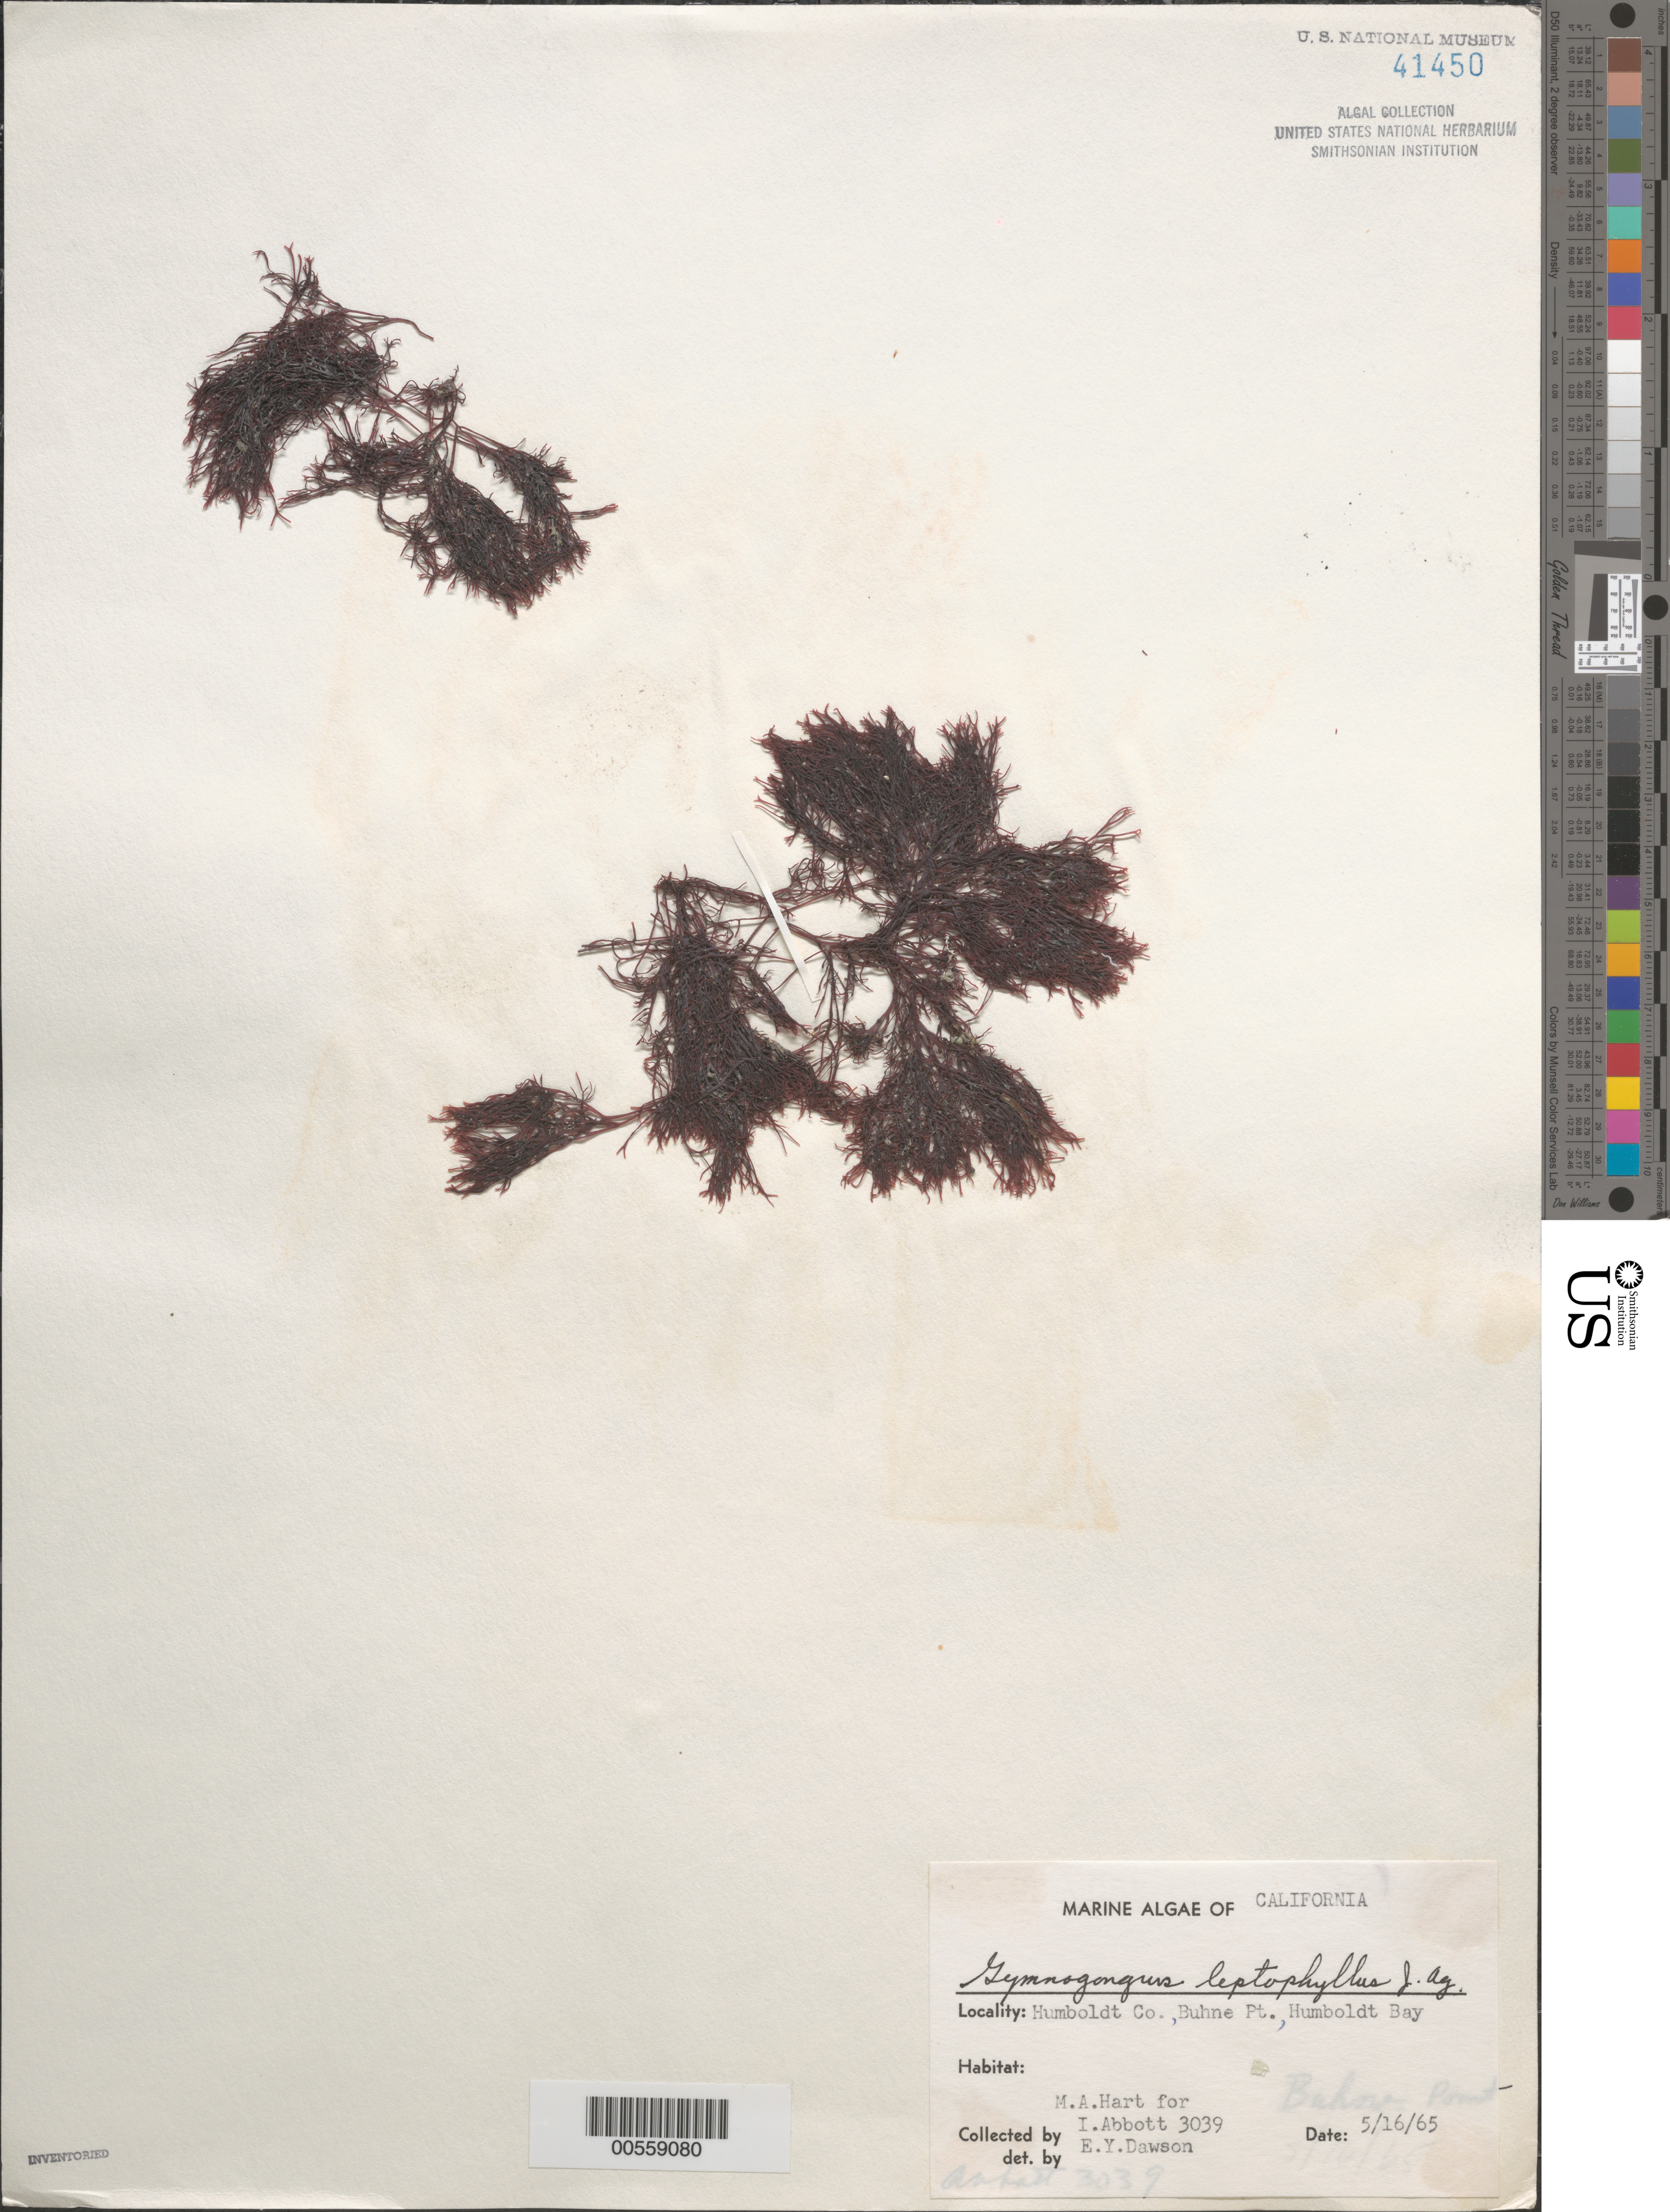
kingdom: Plantae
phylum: Rhodophyta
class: Florideophyceae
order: Gigartinales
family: Phyllophoraceae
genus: Besa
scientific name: Besa leptophylla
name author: (J. Agardh) M.S.Calderon & K.A. Miller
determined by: Algae name updating Project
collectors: M. A. Hart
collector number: IAA 3039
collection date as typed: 16 May 1965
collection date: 1965-05-16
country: United States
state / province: California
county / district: Humboldt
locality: Buhne Point, Humboldt Bay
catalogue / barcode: US 41450